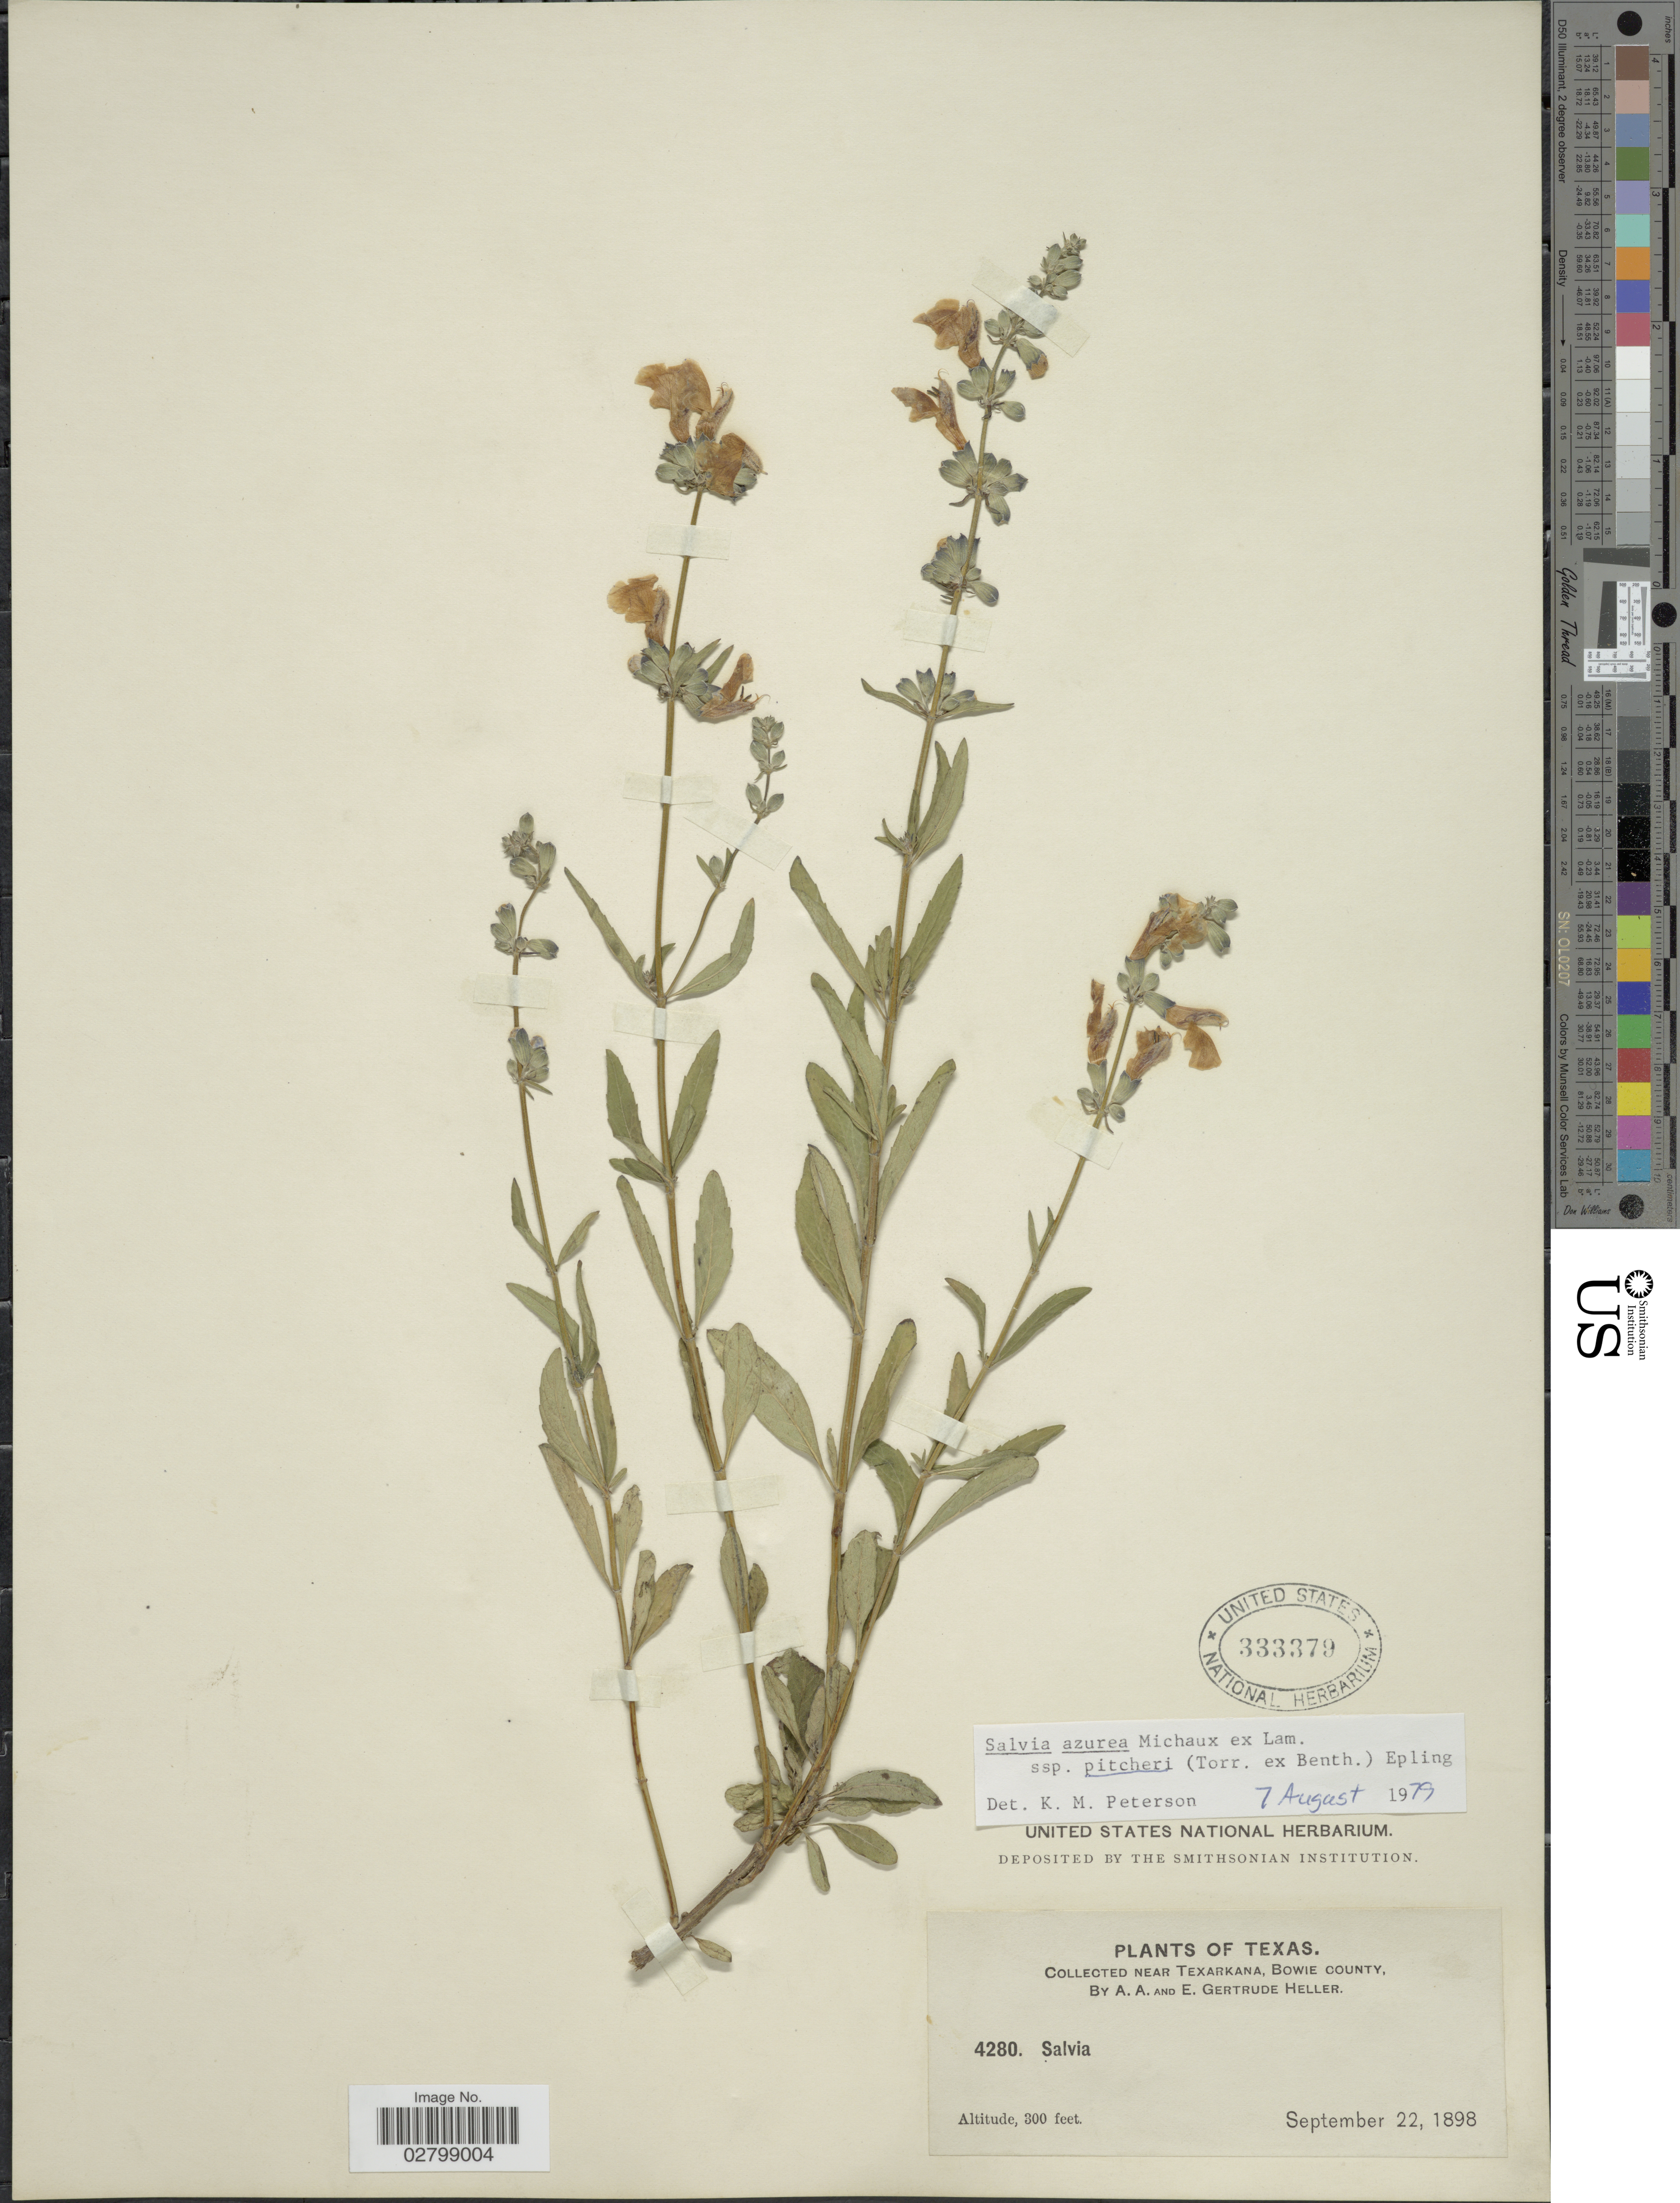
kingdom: Plantae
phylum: Tracheophyta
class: Magnoliopsida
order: Lamiales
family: Lamiaceae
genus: Salvia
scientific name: Salvia azurea subsp. pitcheri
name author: Michx. ex Lam.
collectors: A. A. Heller & E. G. Heller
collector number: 4280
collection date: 1898-09-22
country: United States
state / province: Texas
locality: Near Texarkana, Bowie County.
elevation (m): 91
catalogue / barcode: US 333379